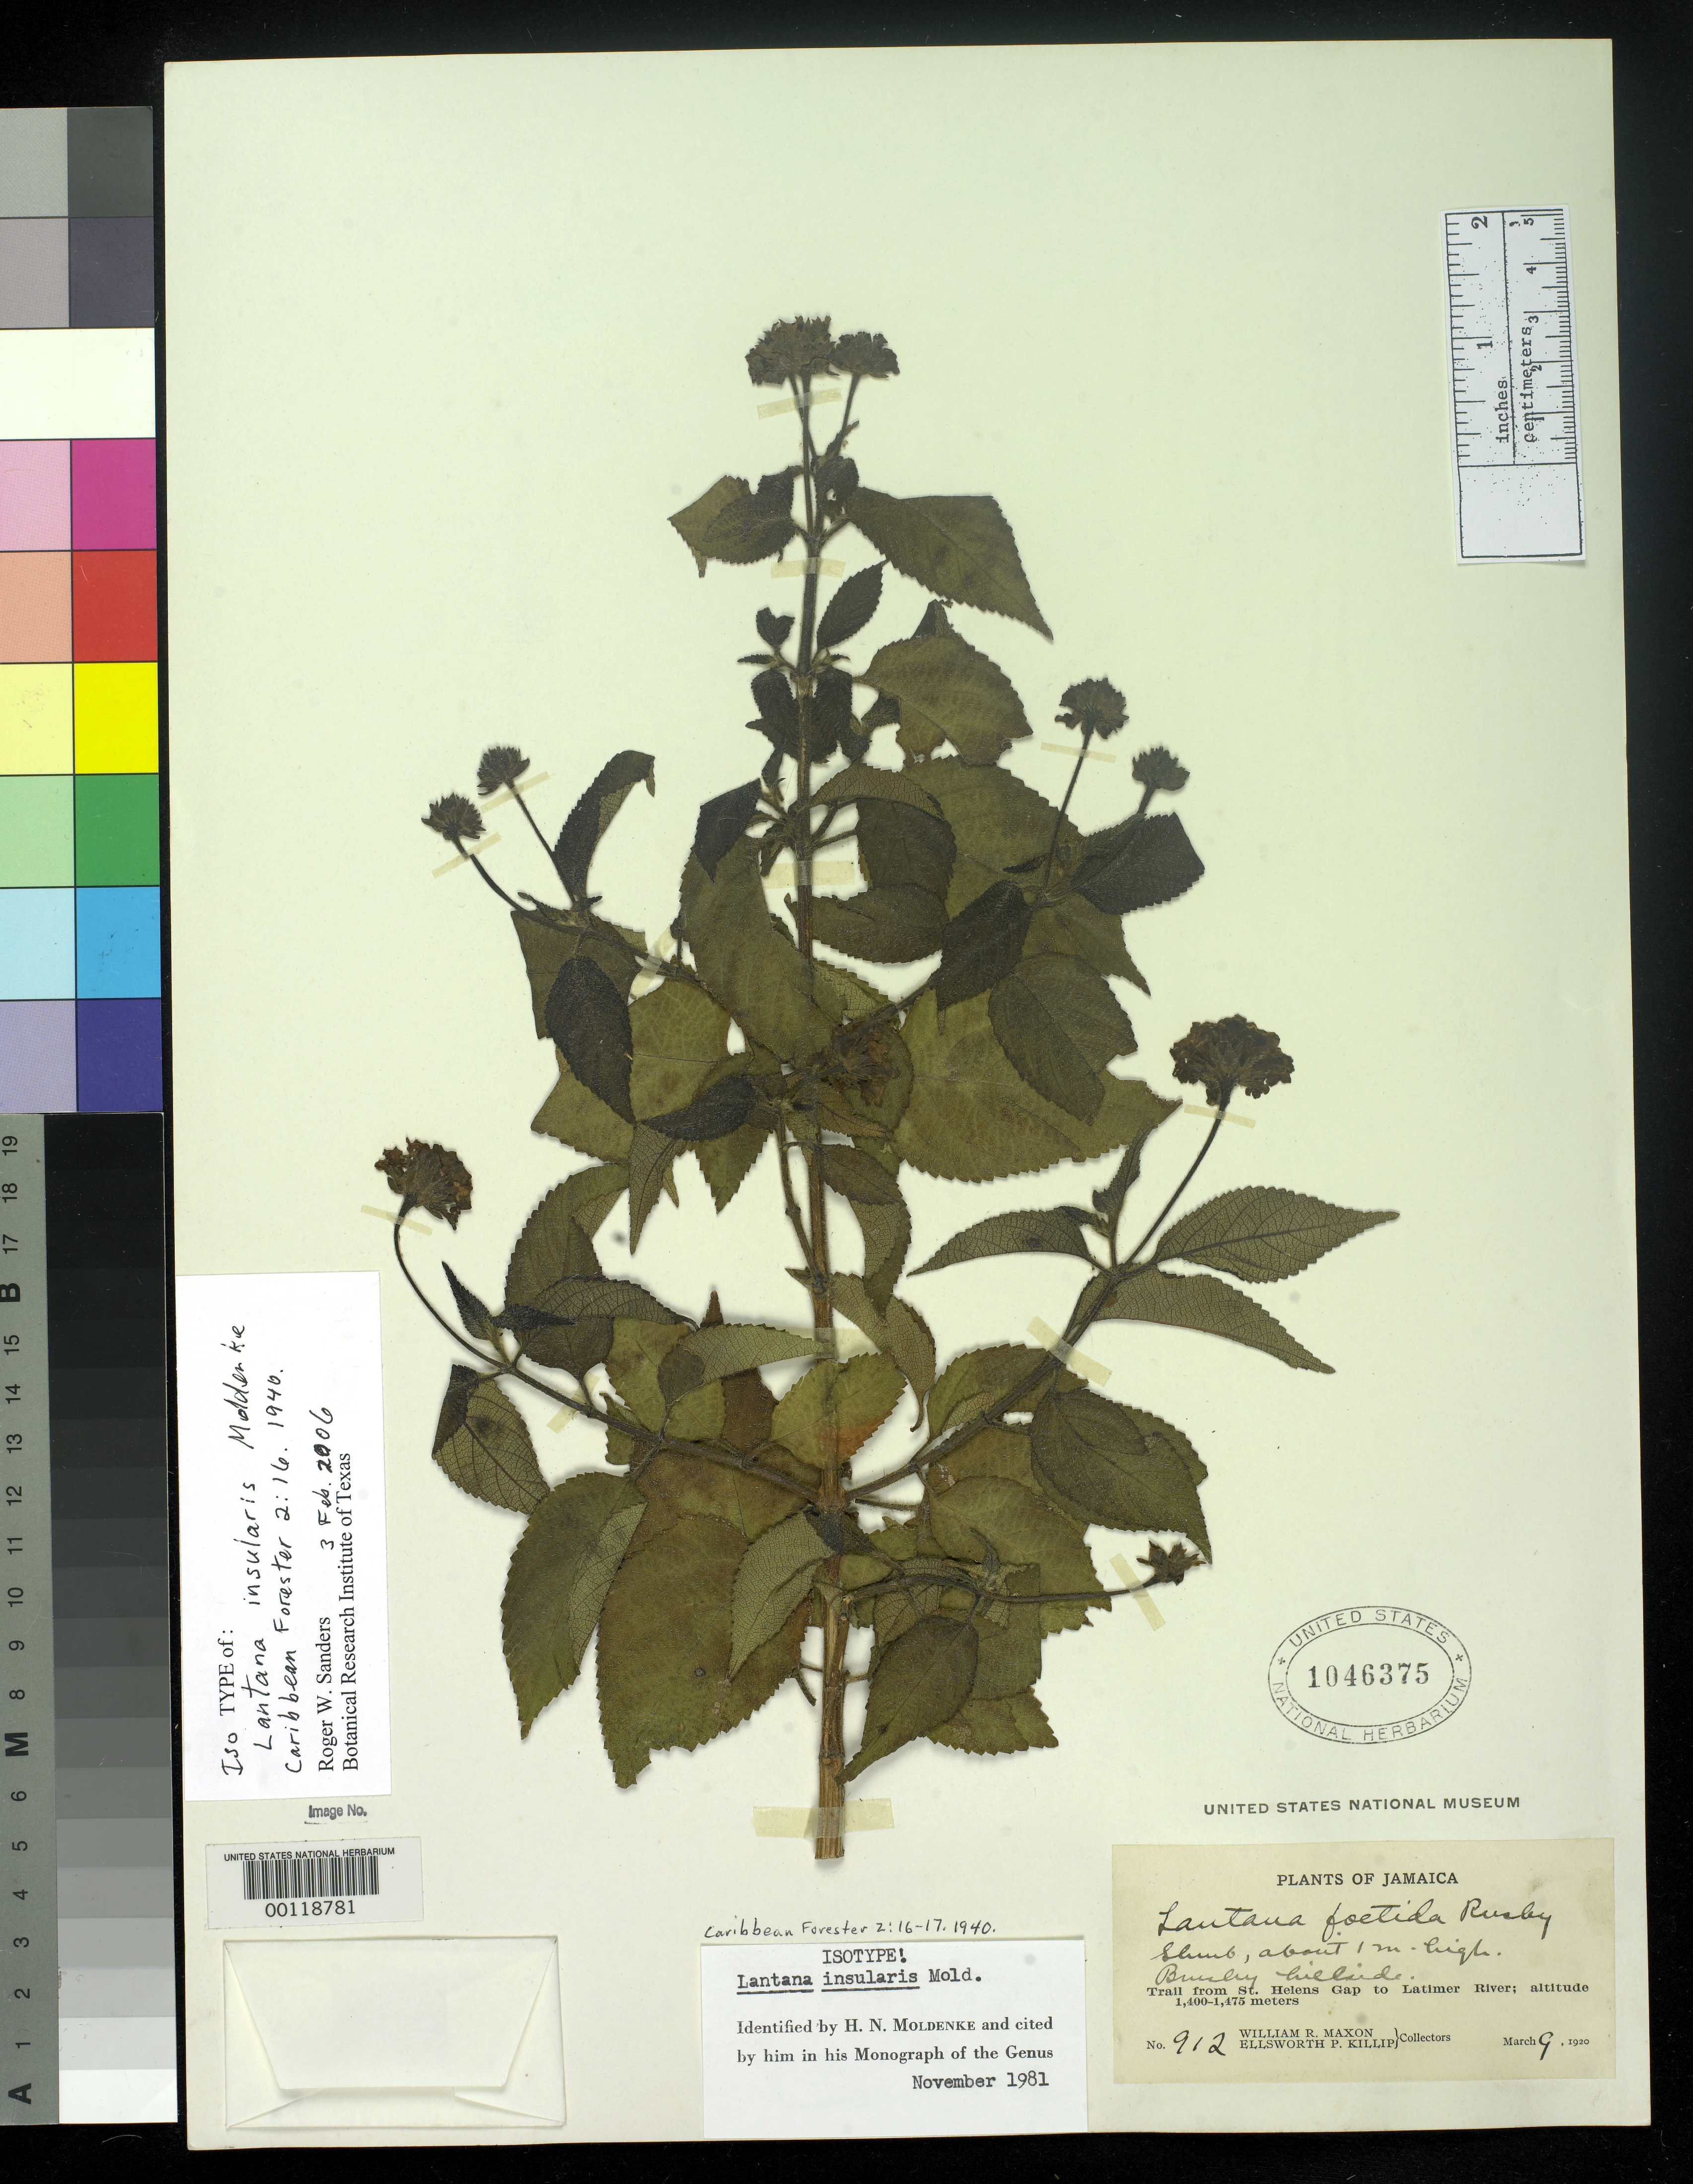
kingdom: Plantae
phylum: Tracheophyta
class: Magnoliopsida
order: Lamiales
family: Verbenaceae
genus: Lantana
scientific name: Lantana insularis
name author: Moldenke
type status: Isotype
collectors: W. R. Maxon & E. P. Killip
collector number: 912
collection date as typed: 09 Mar 1920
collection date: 1920-03-09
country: Jamaica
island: Greater Antilles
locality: Trail from St. Helens Gap to Latimer River.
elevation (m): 1400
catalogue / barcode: US 1046375